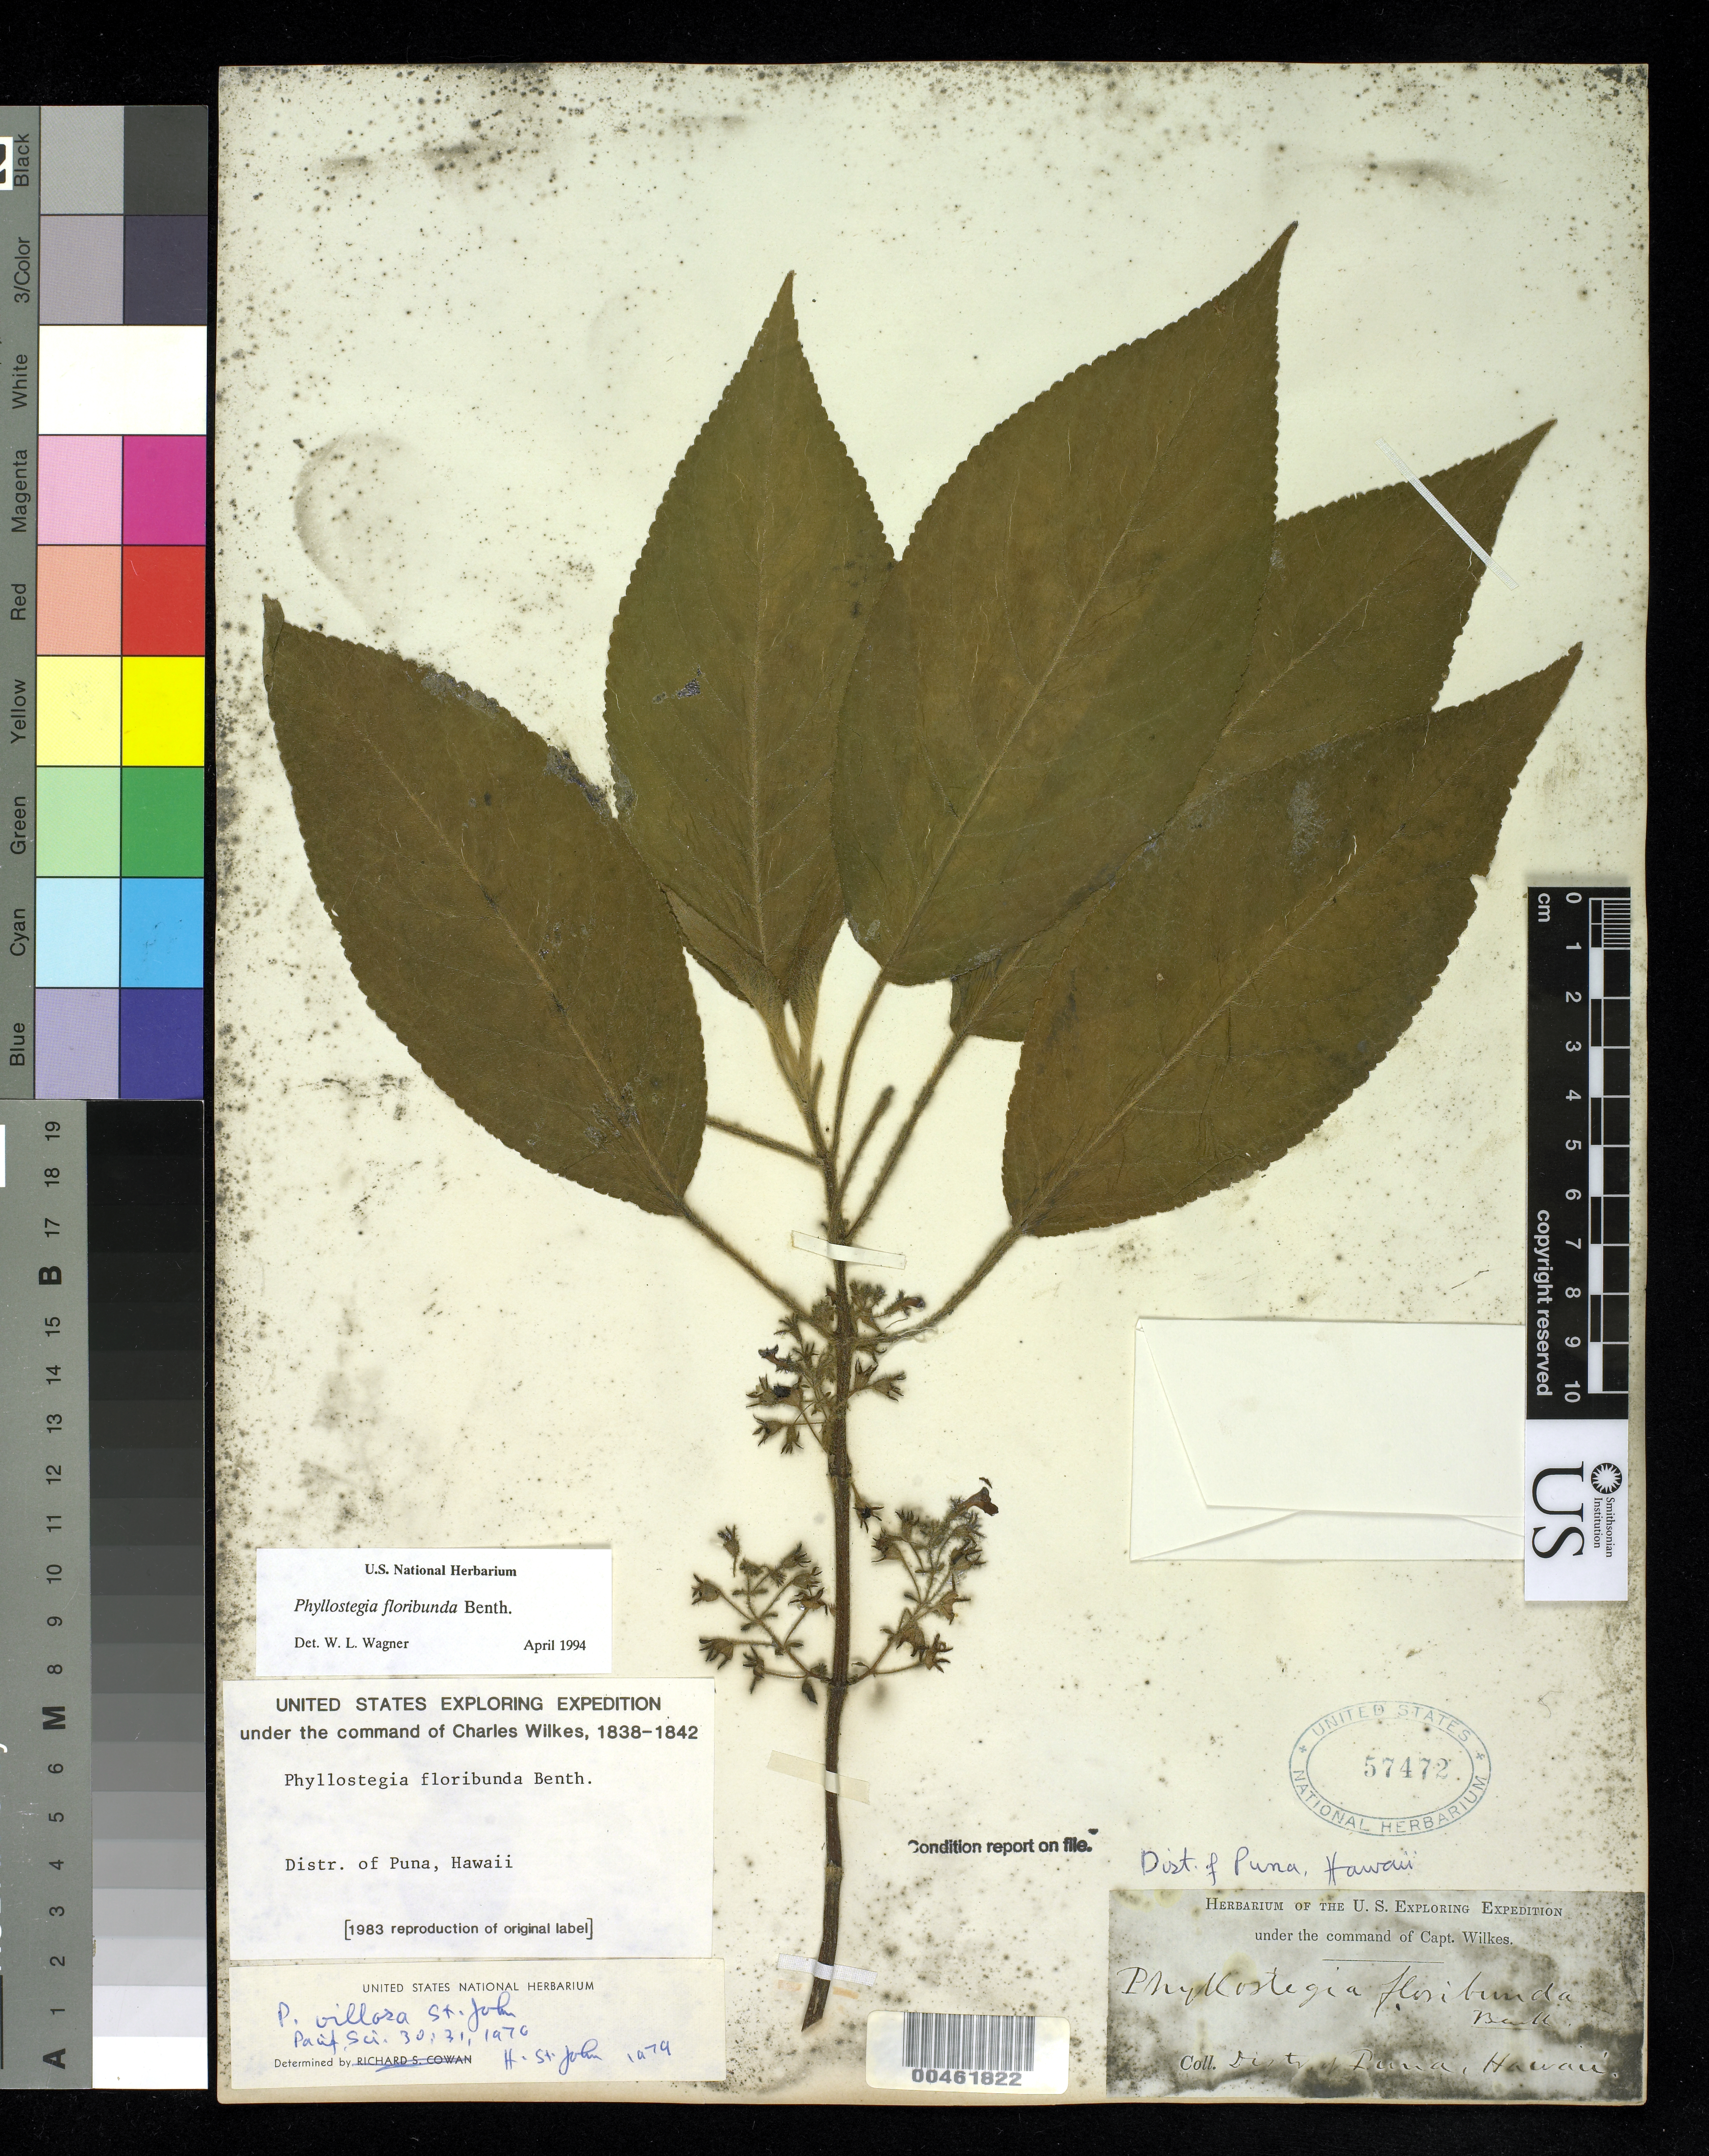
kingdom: Plantae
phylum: Tracheophyta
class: Magnoliopsida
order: Lamiales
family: Lamiaceae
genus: Phyllostegia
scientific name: Phyllostegia floribunda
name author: Benth.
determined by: Wagner, W. L., (BOT), Smithsonian Institution - National Museum of Natural History (UNITED STATES)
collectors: Wilkes Explor. Exped.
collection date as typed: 1838 to -- --- 1842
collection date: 1838/1842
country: United States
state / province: Hawaii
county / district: Hawaii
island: Hawaii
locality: District of Puna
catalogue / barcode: US 57472